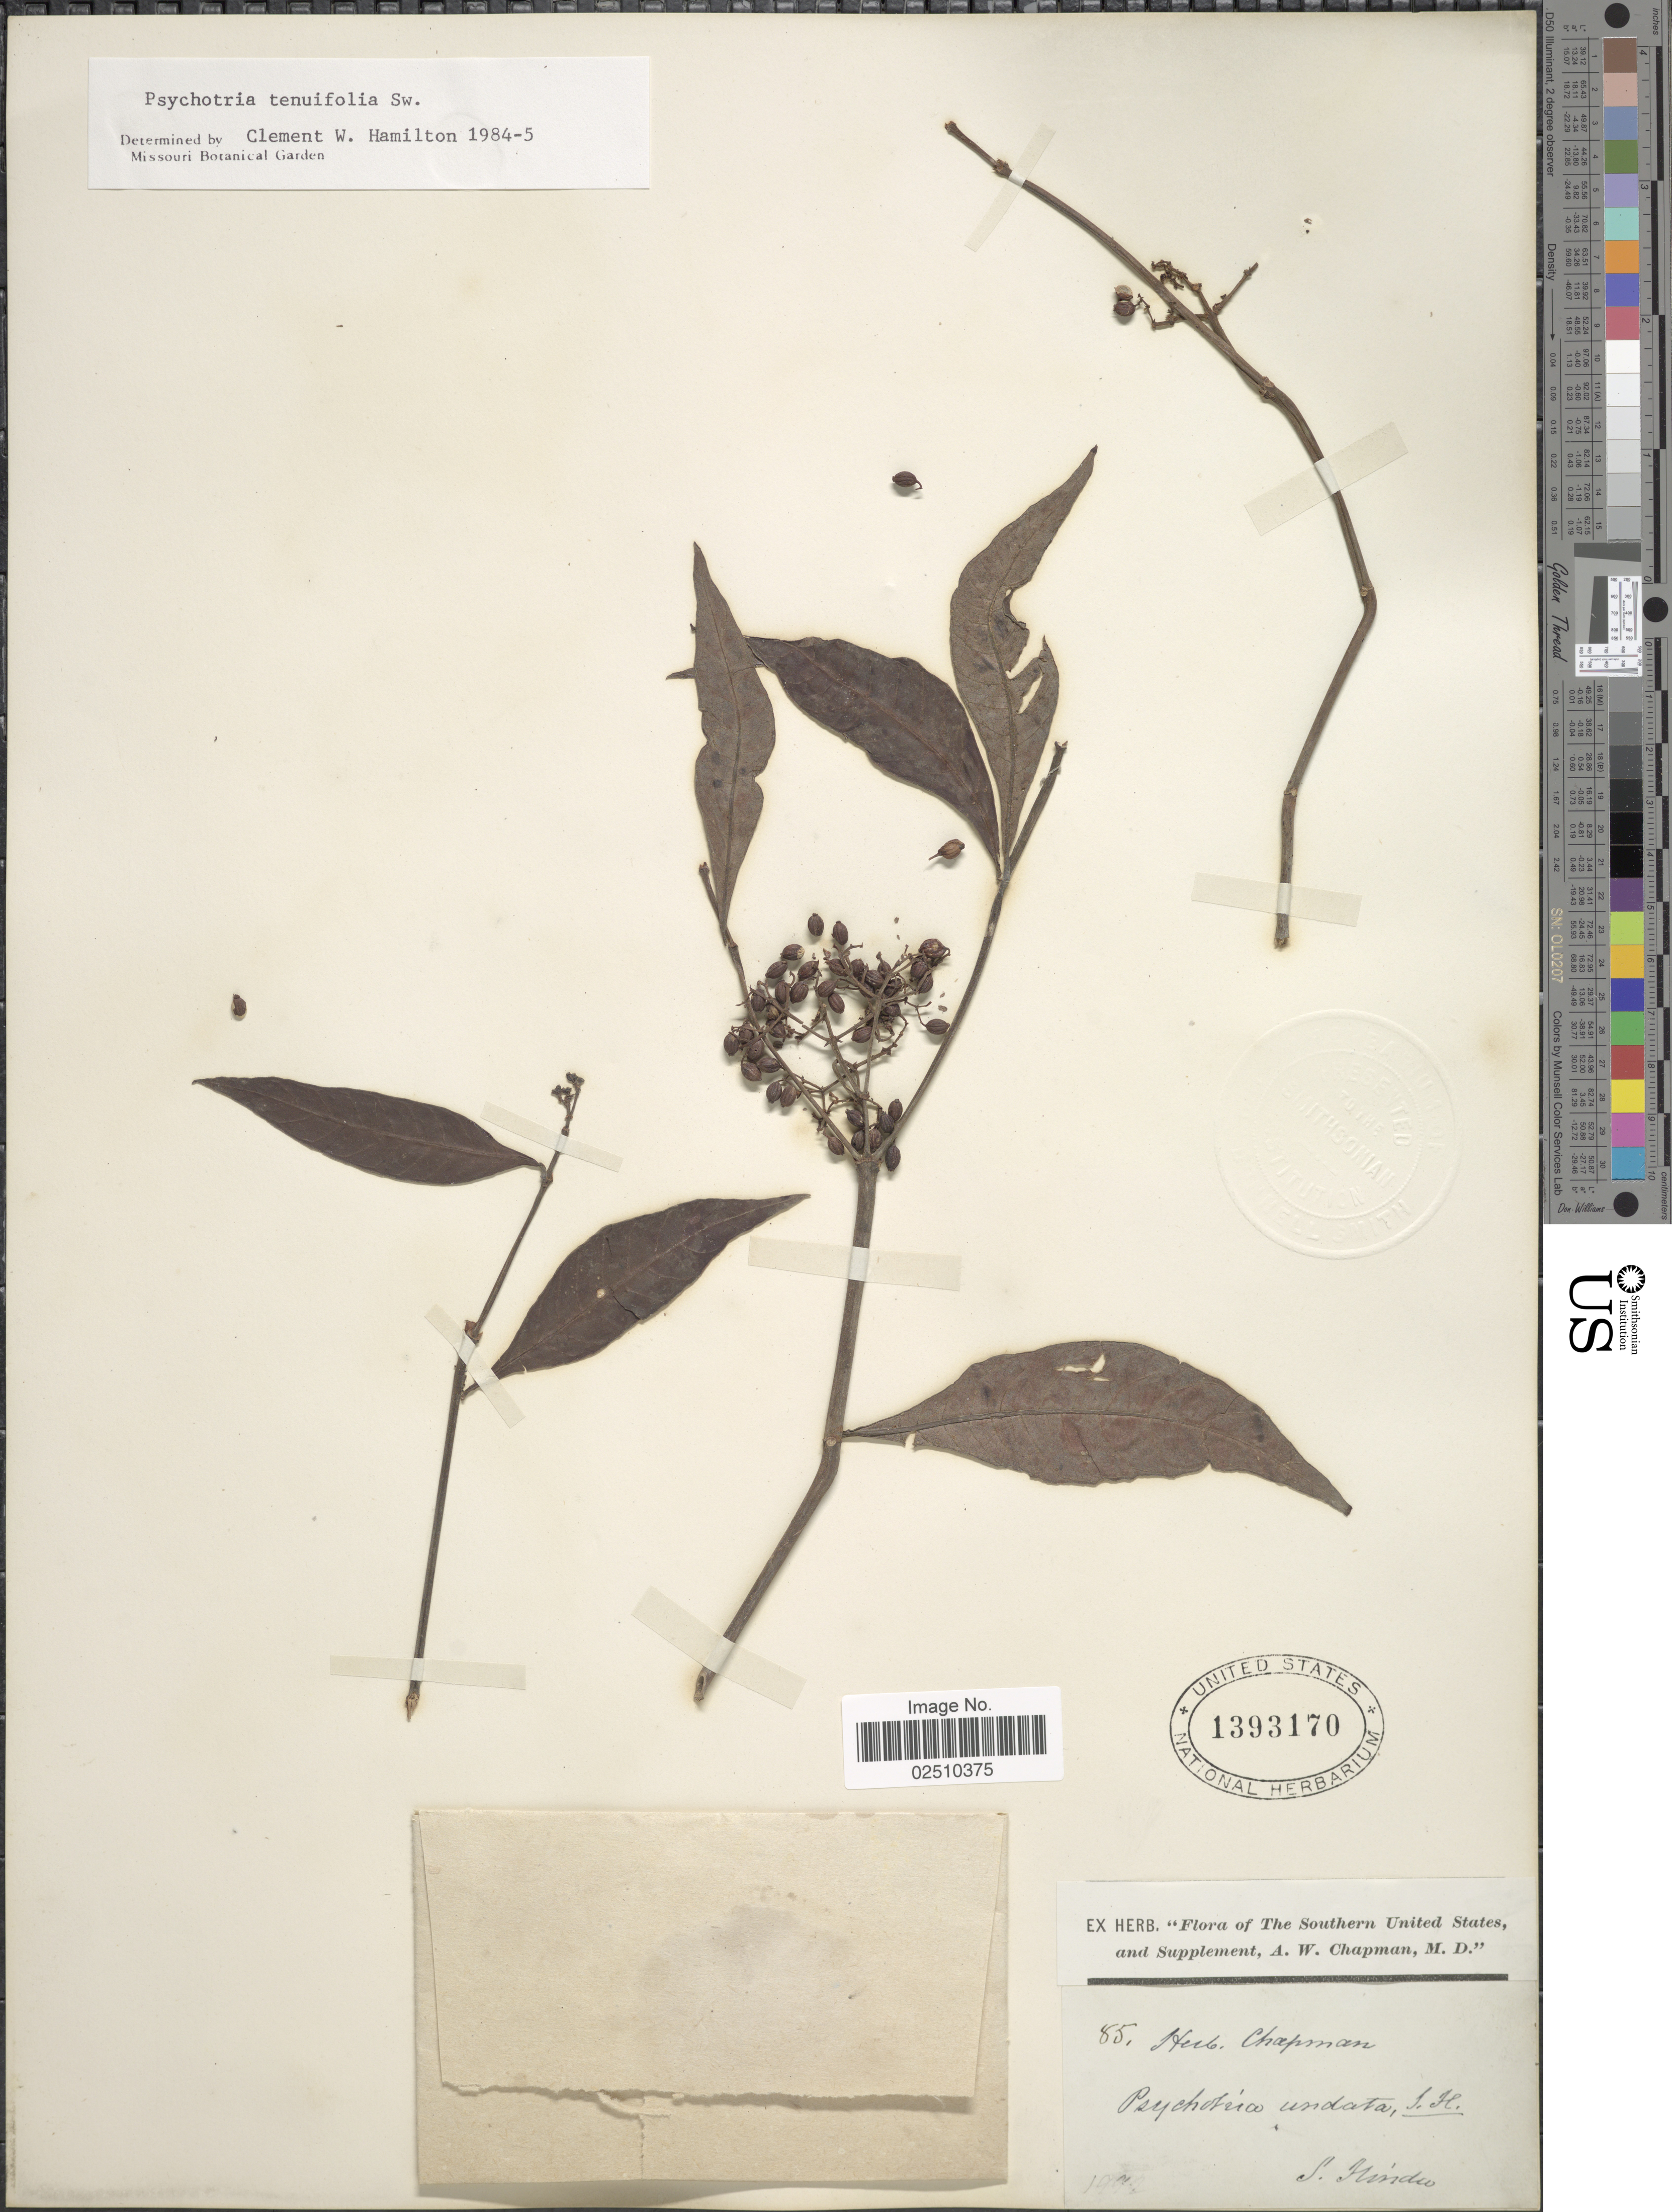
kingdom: Plantae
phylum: Tracheophyta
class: Magnoliopsida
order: Gentianales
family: Rubiaceae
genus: Psychotria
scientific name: Psychotria tenuifolia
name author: Sw.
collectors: ex herb. A.W. Chapman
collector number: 85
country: United States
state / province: Florida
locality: Southern United States, and Supplement, S. Florida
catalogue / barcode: US 1393170